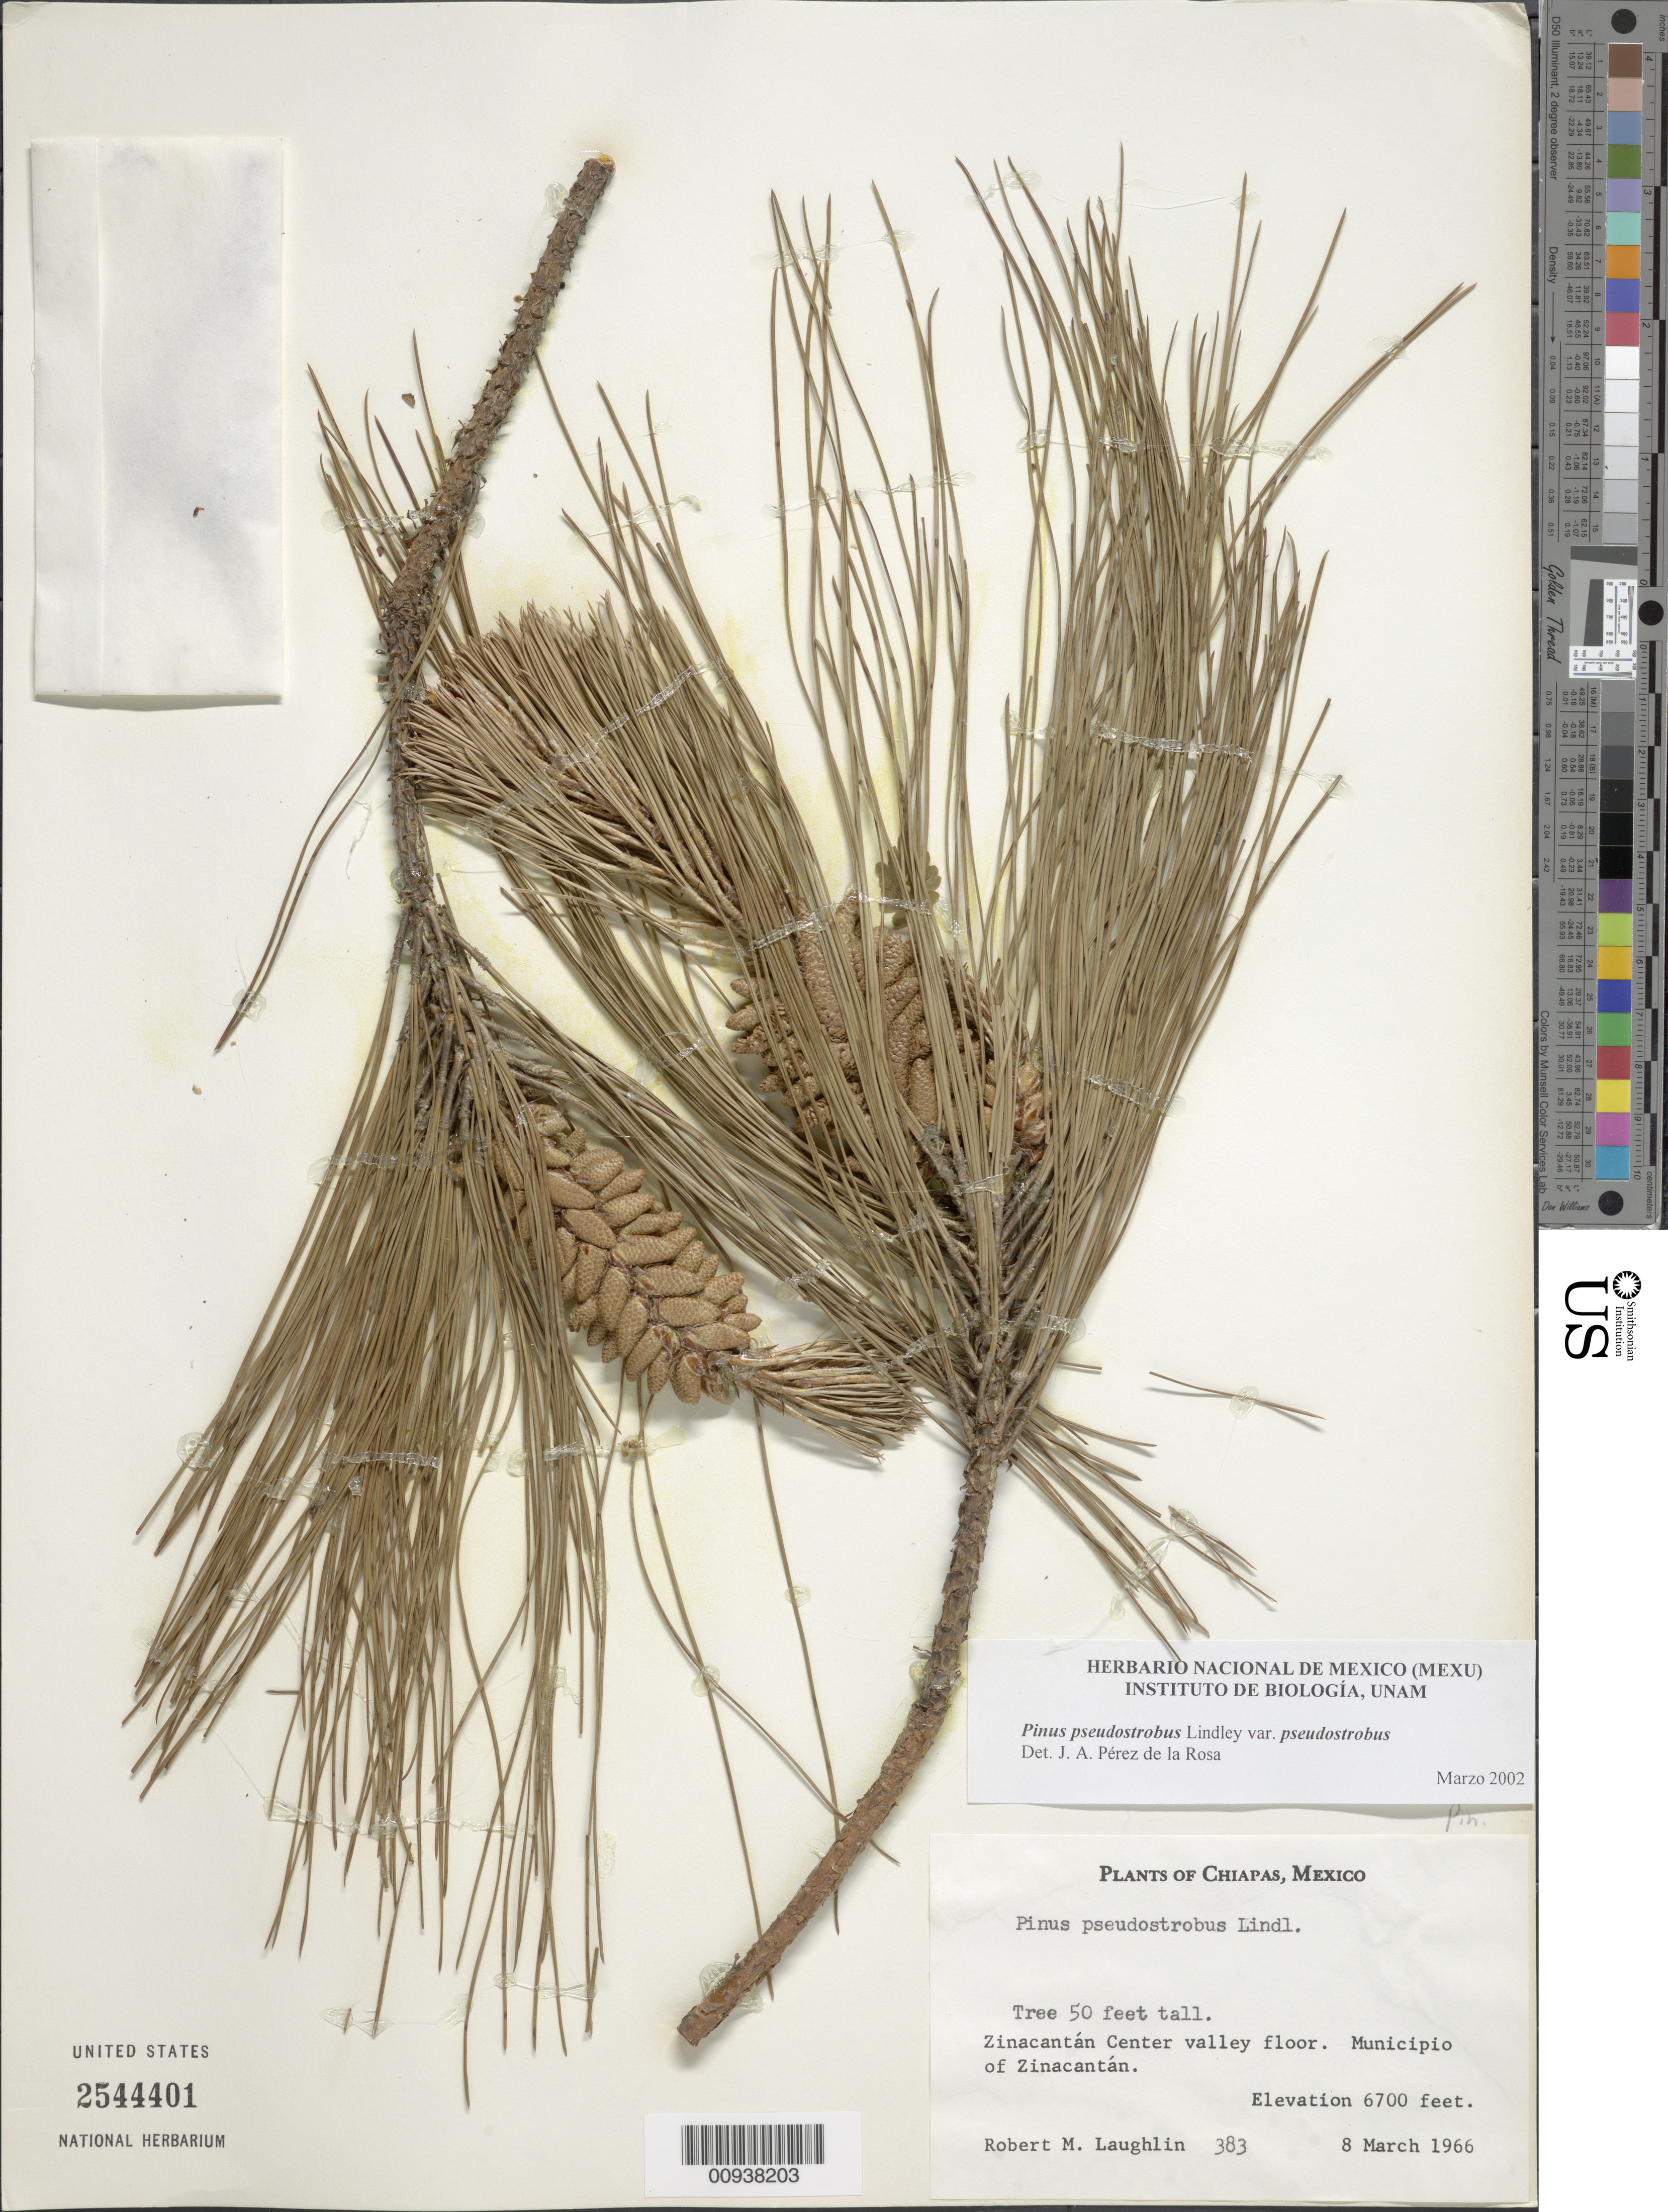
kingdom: Plantae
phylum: Tracheophyta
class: Pinopsida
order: Pinales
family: Pinaceae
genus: Pinus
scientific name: Pinus pseudostrobus var. pseudostrobus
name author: Lindl.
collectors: R. M. Laughlin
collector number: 383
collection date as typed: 08 Mar 1966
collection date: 1966-03-08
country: Mexico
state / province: Chiapas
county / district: Zinacantán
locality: Zinacantán Center valley floor.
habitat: Valley floor.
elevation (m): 2042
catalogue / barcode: US 2544401